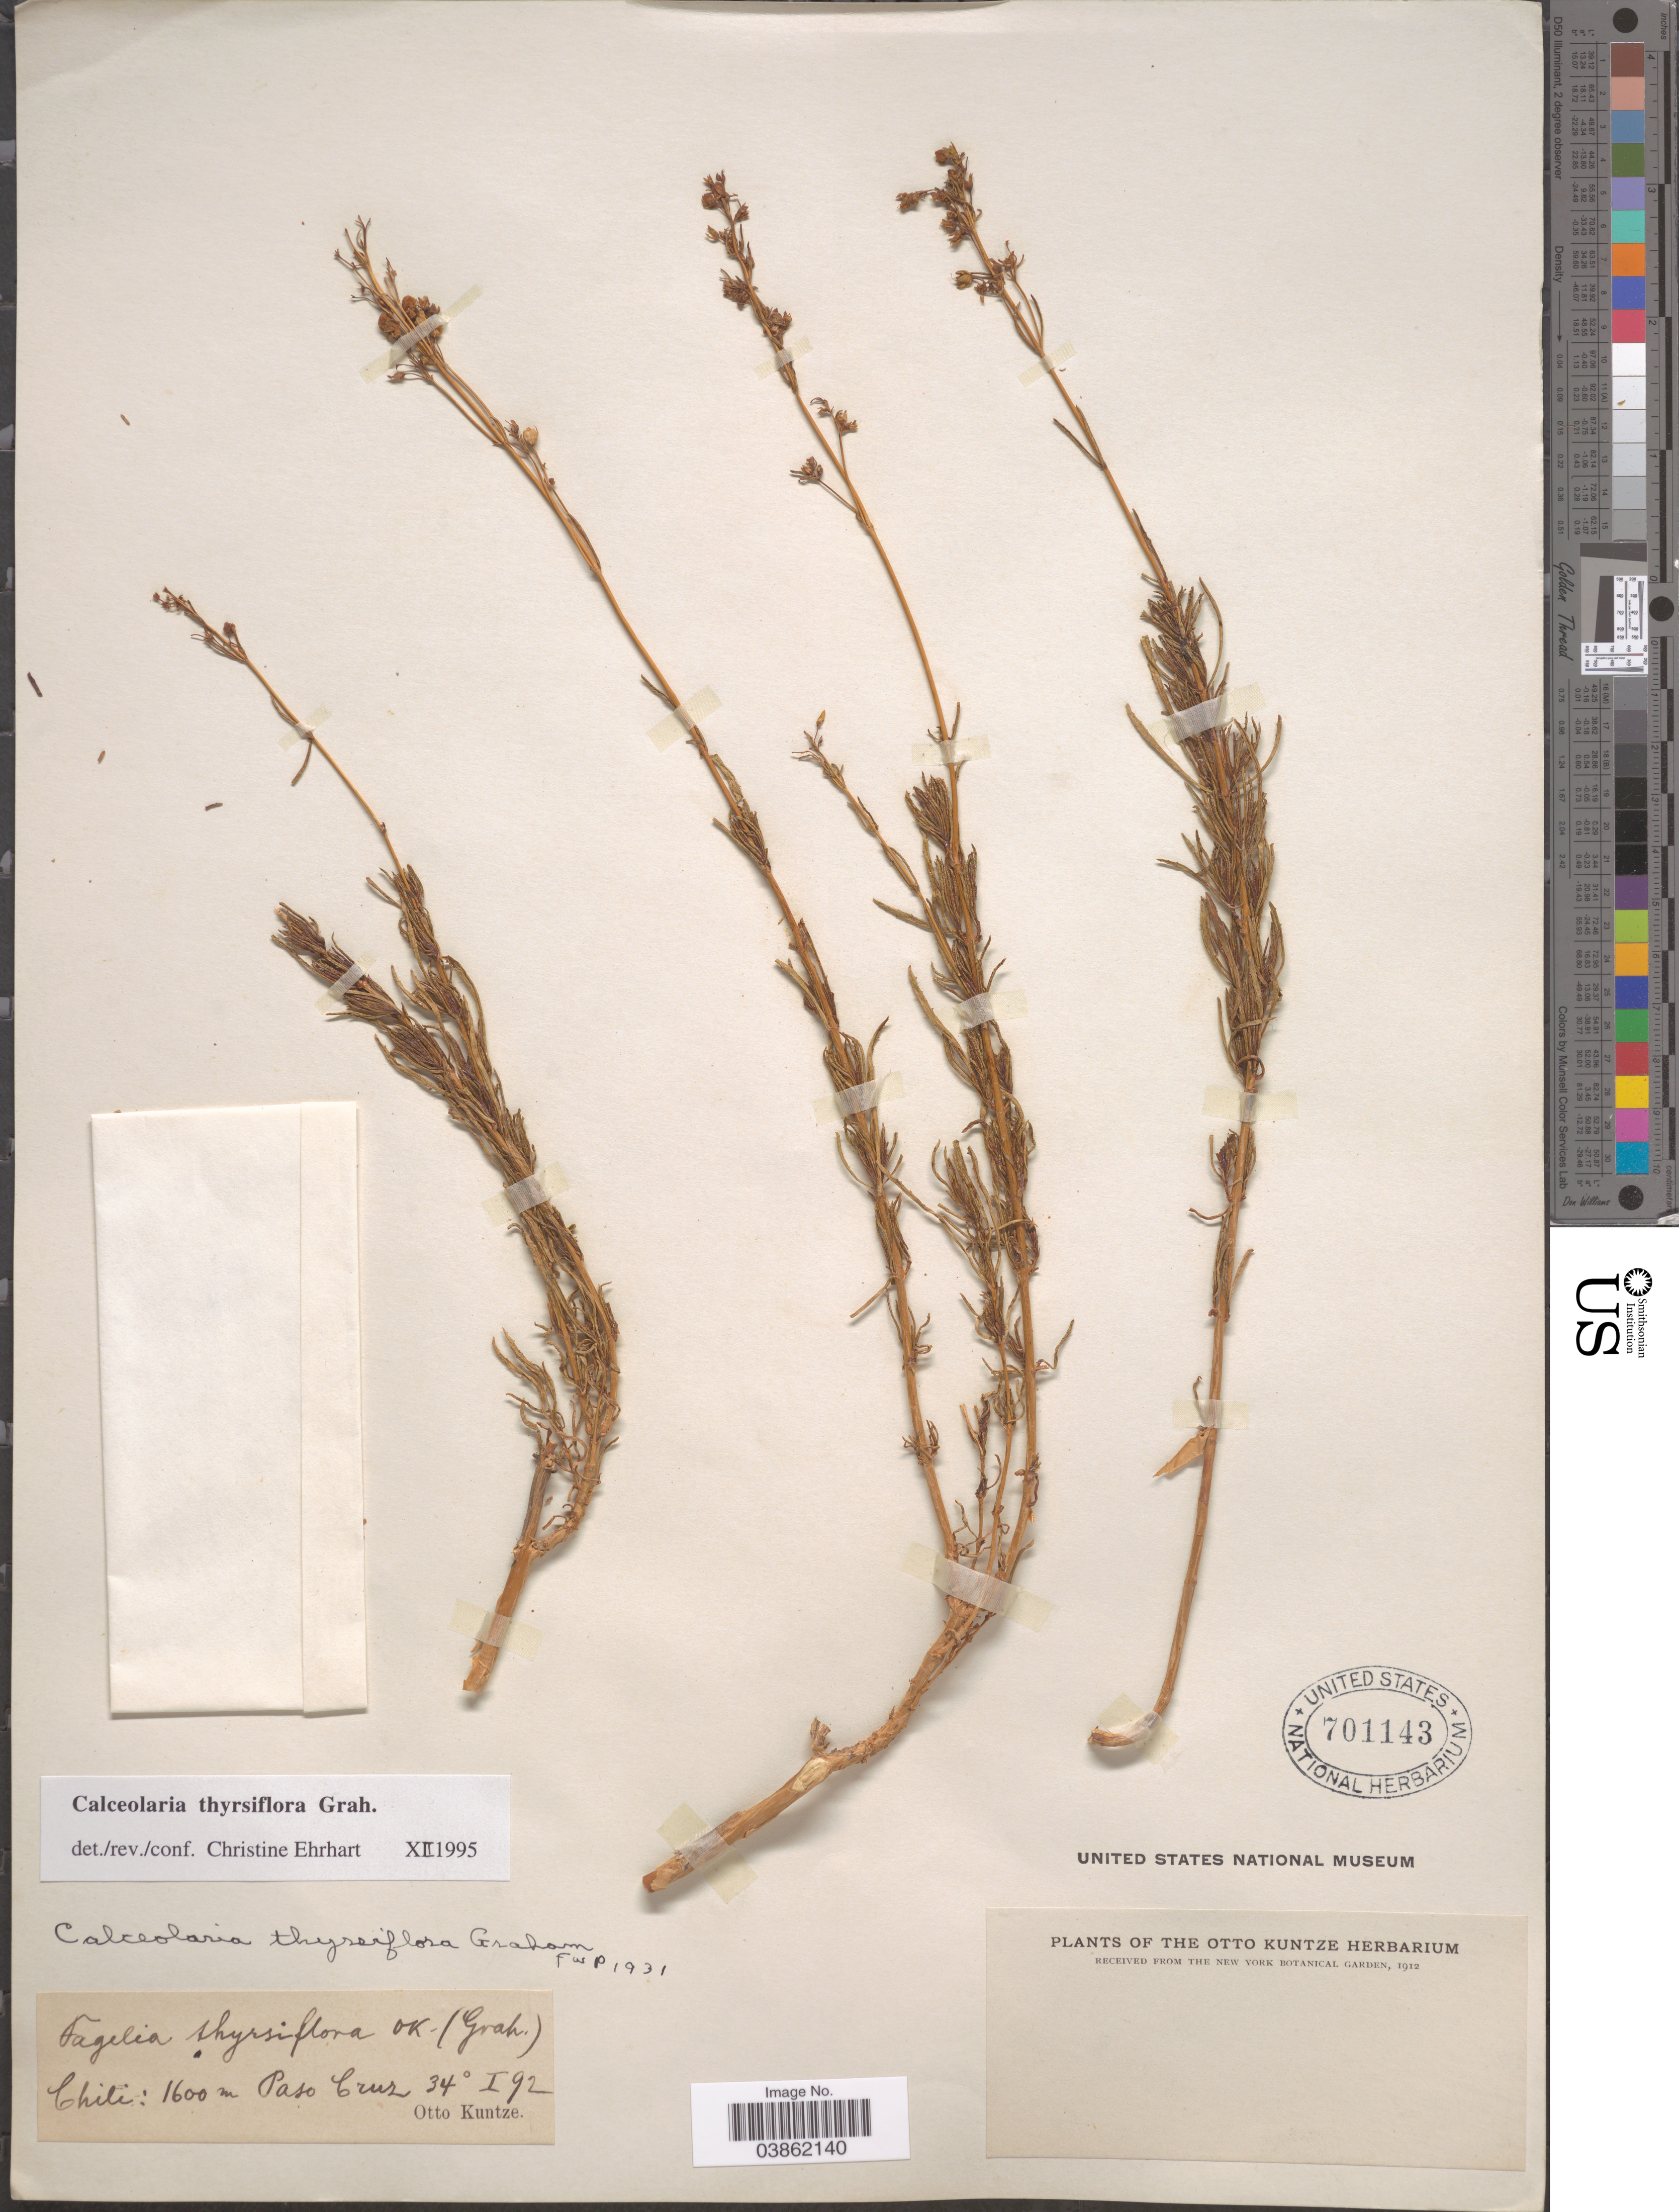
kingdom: Plantae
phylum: Tracheophyta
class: Magnoliopsida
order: Lamiales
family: Calceolariaceae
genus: Calceolaria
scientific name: Calceolaria thyrsiflora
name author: Graham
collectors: C.E.O. Kuntze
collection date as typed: Transcribed d/m/y: /1/92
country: Chile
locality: Paso Cruz.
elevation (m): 1600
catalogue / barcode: US 701143